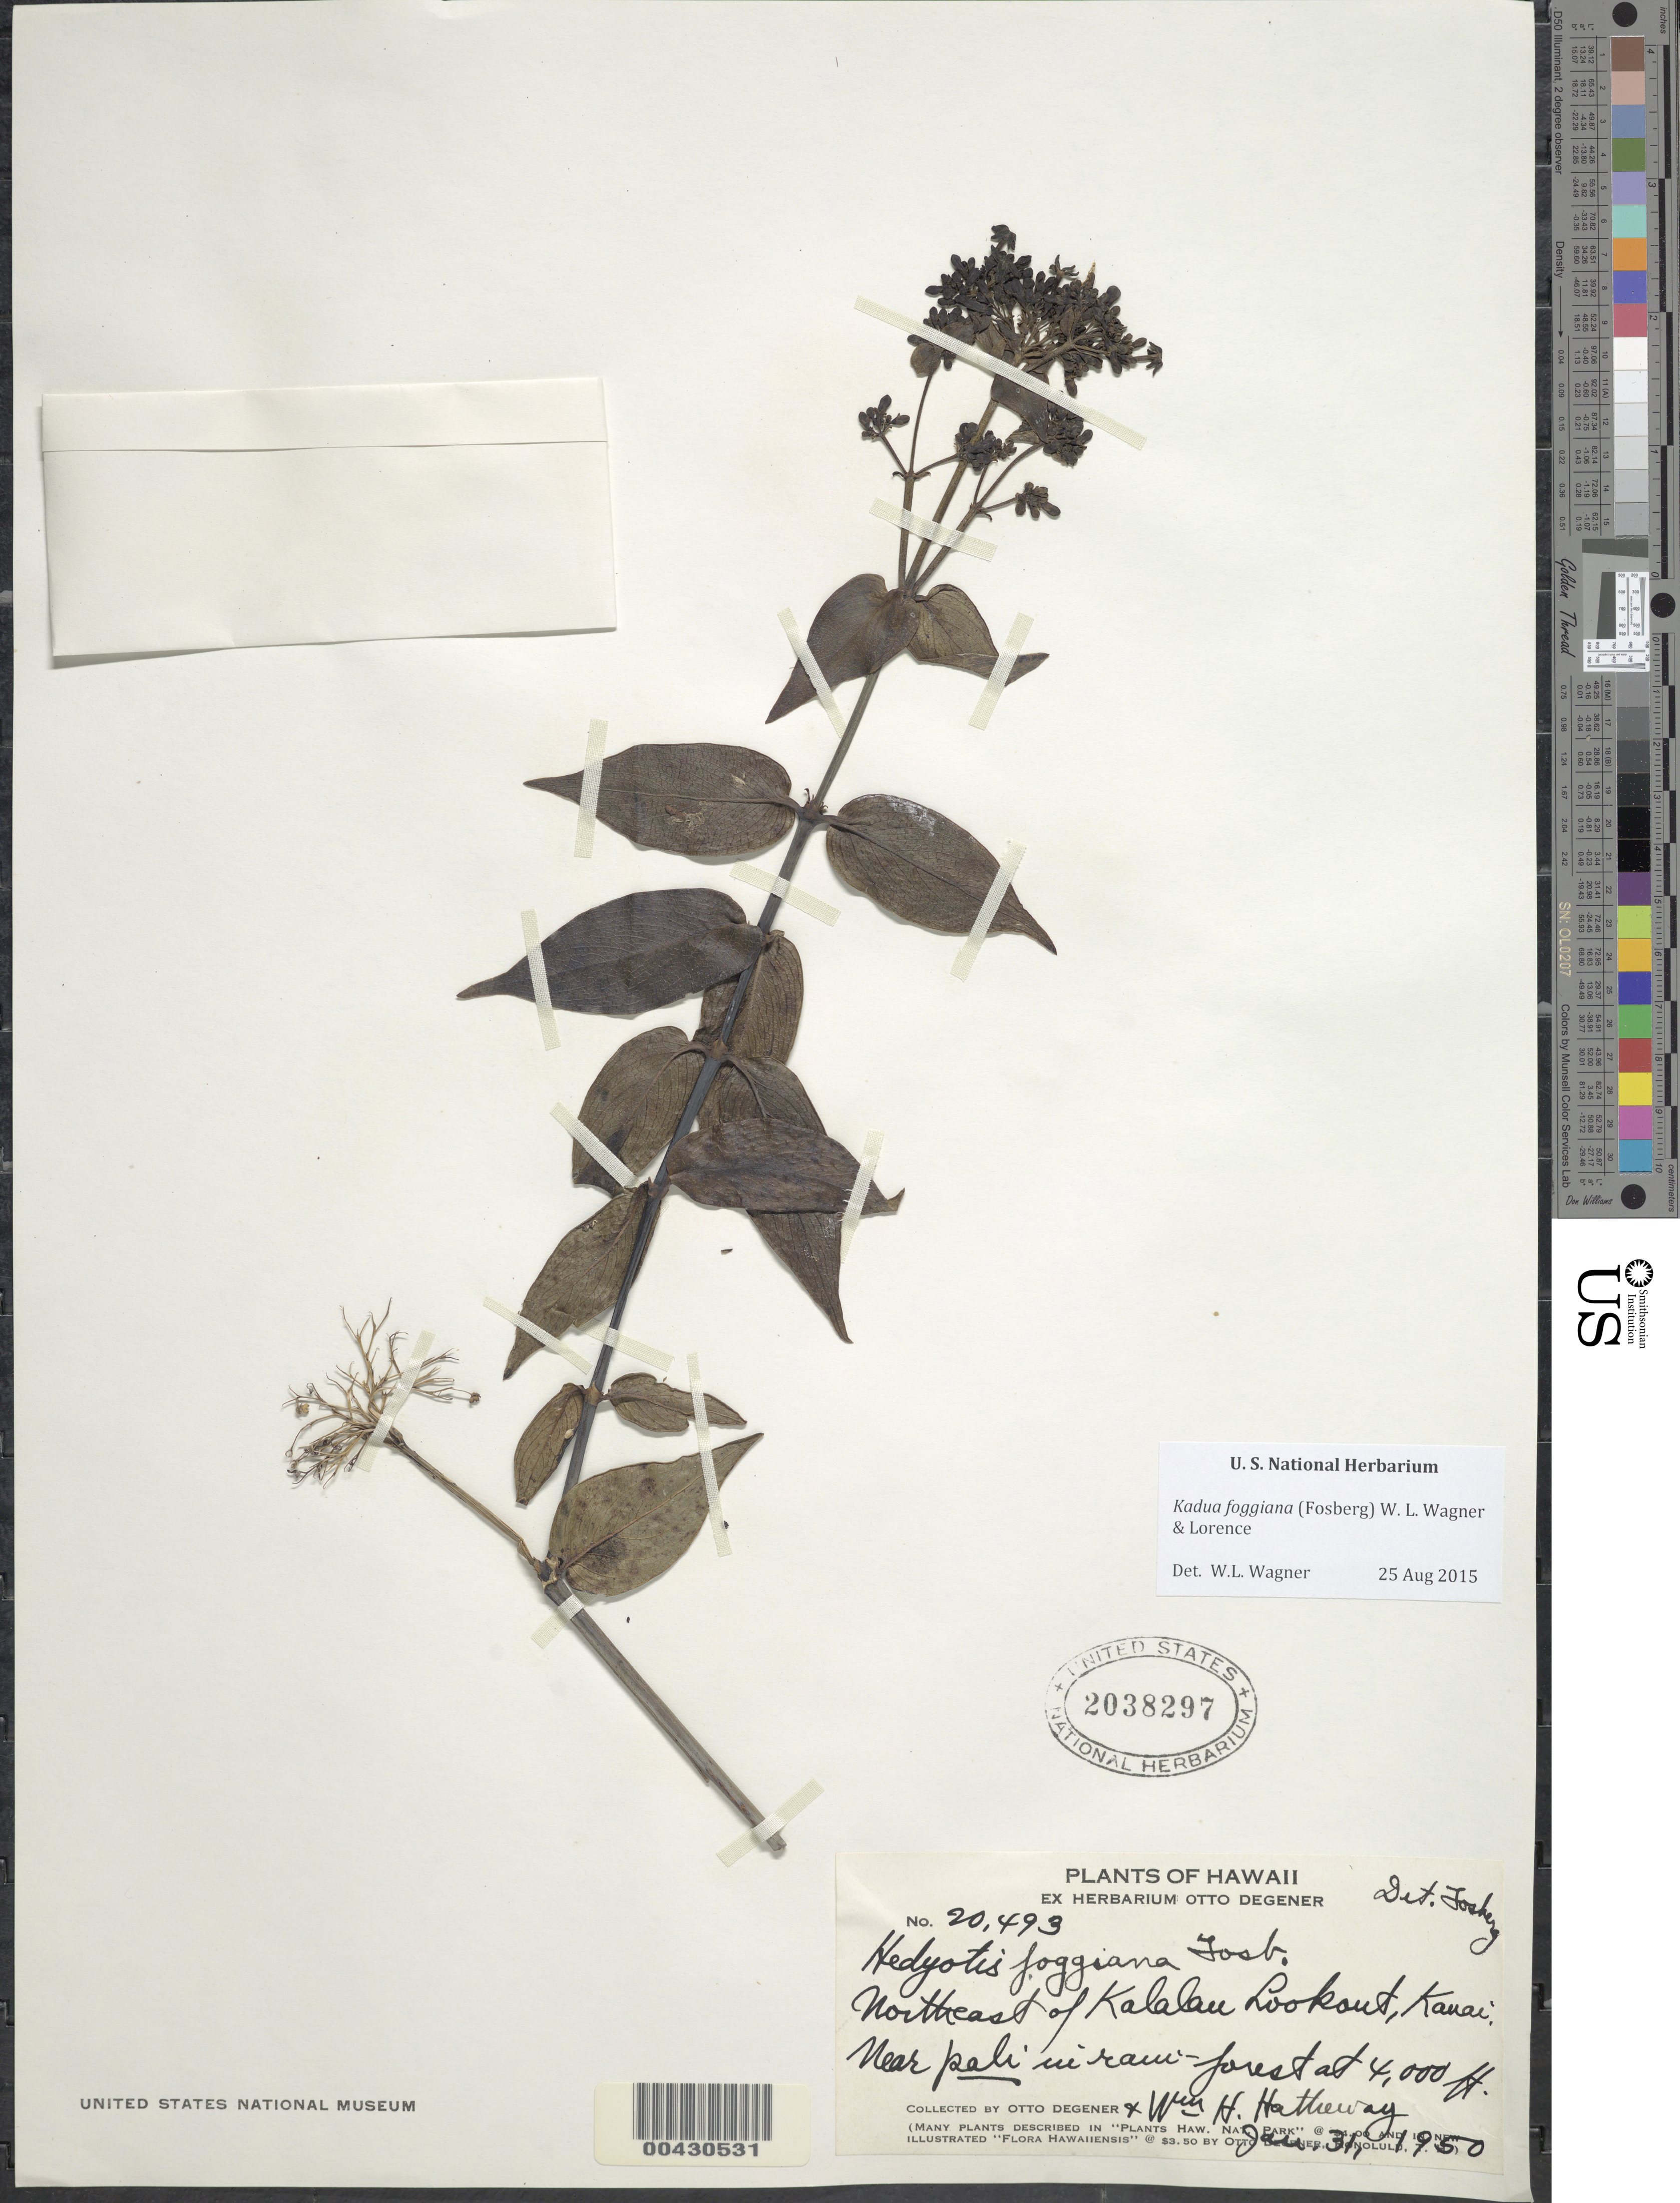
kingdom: Plantae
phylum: Tracheophyta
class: Magnoliopsida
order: Gentianales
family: Rubiaceae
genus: Kadua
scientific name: Kadua foggiana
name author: (Fosberg) W.L. Wagner & Lorence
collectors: O. Degener & W. H. Hatheway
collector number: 20493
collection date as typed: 31 Jan 1950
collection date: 1950-01-31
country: United States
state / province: Hawaii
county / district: Kauai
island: Kaua'i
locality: NE of Kalalau Lookout, near pali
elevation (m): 1219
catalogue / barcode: US 2038297